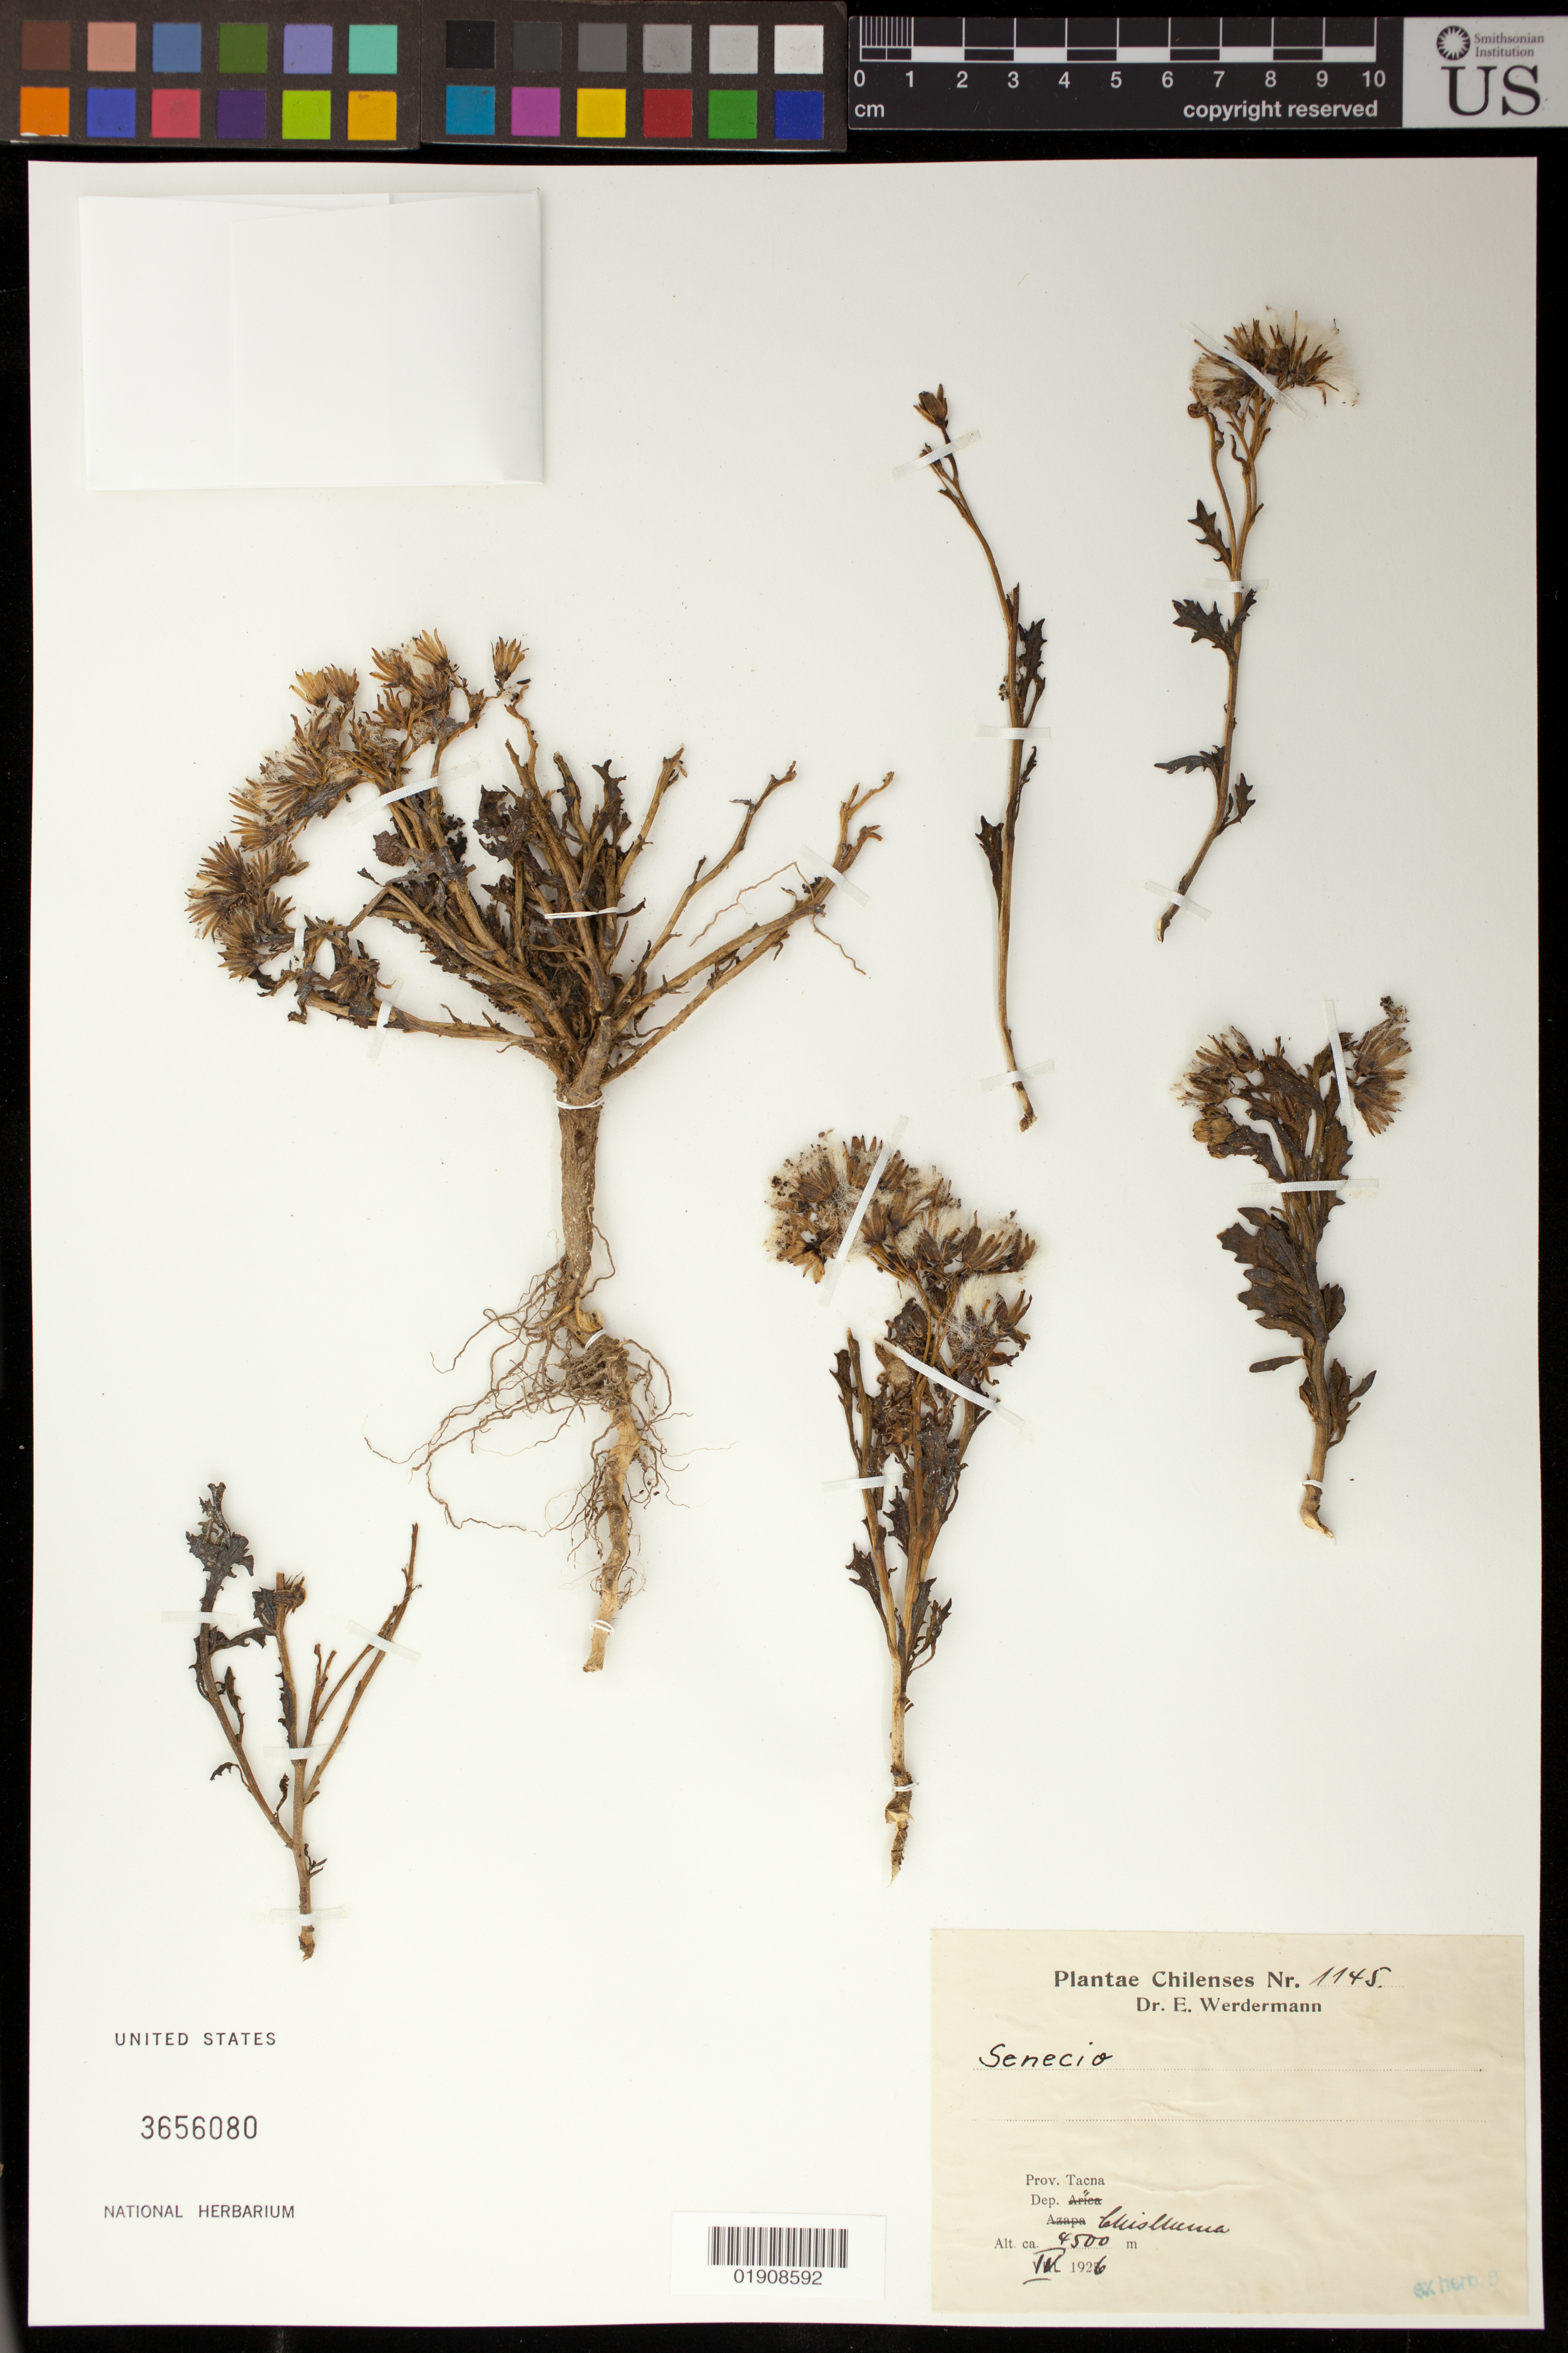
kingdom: Plantae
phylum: Tracheophyta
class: Magnoliopsida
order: Asterales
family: Asteraceae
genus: Senecio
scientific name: Senecio sp.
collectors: E. Werdermann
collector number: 1145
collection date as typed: February 1927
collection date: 1927-02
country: Chile / Peru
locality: Tacna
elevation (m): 4500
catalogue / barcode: US 3656080